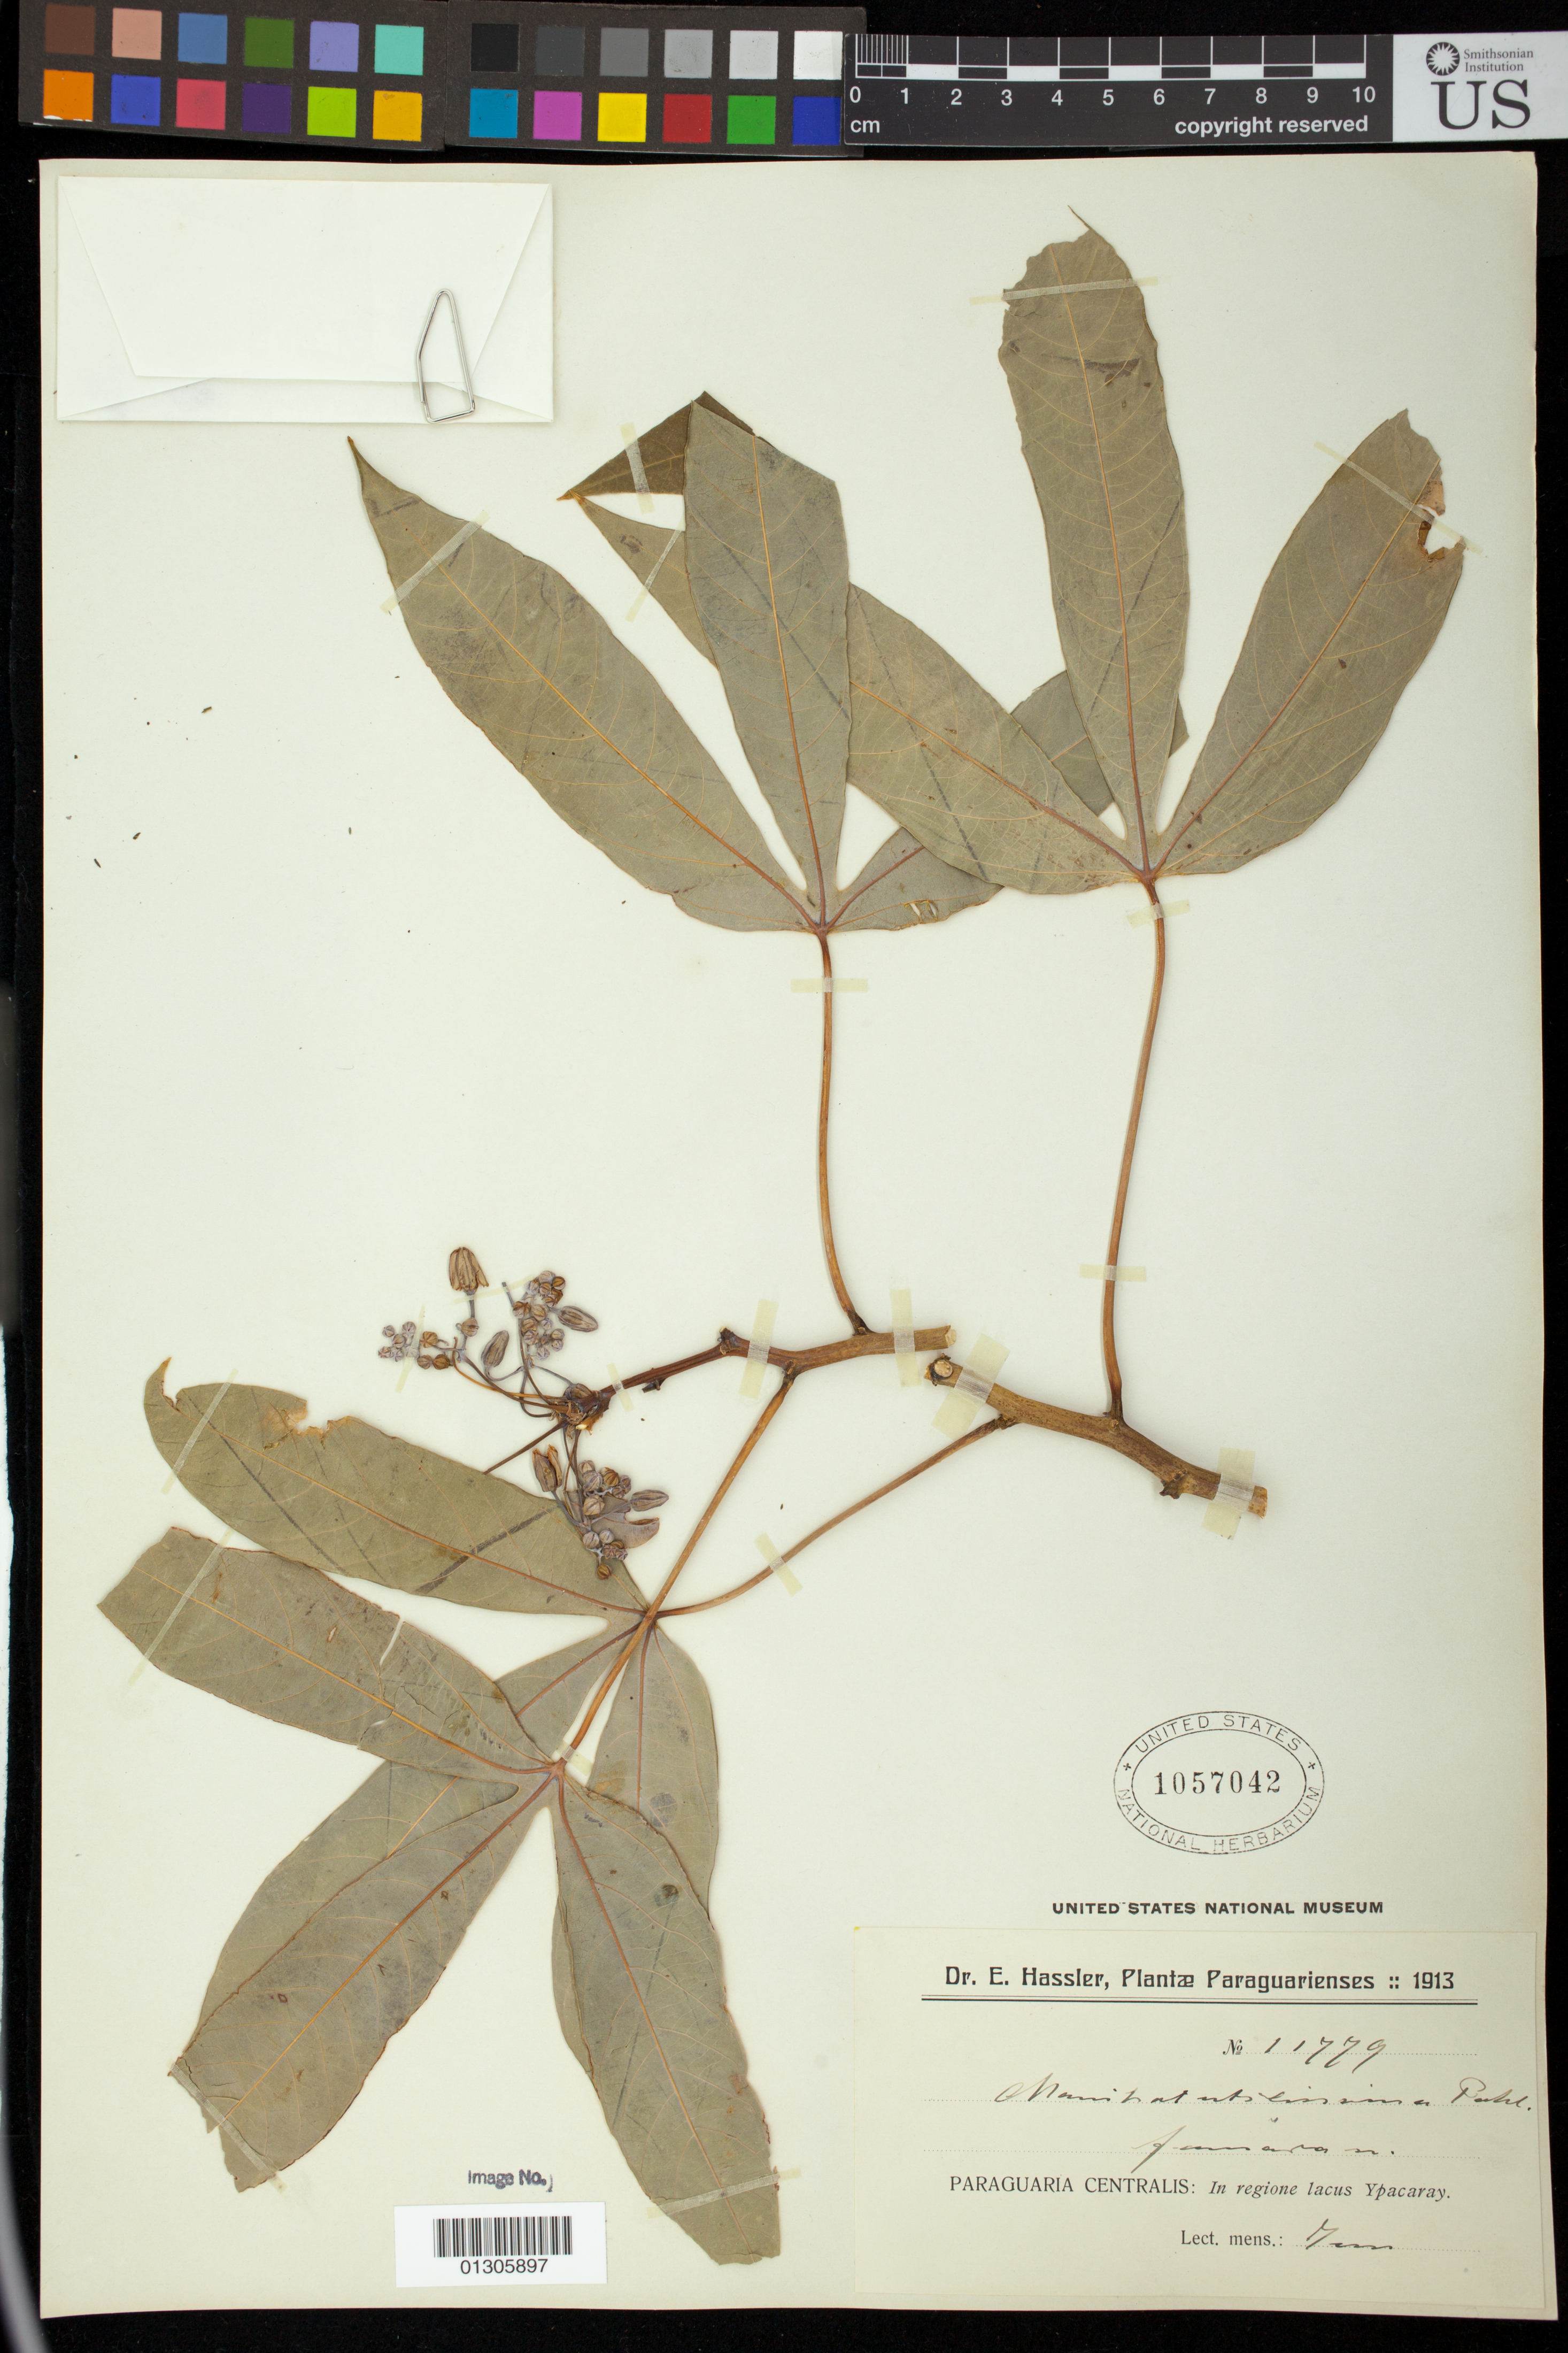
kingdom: Plantae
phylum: Tracheophyta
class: Magnoliopsida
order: Malpighiales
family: Euphorbiaceae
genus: Manihot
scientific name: Manihot esculenta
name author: Crantz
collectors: E. Hassler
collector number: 11779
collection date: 1905-03-27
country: Paraguay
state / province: Central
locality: In regione lacus Ypacaray [Ypacarai]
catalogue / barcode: US 1057042